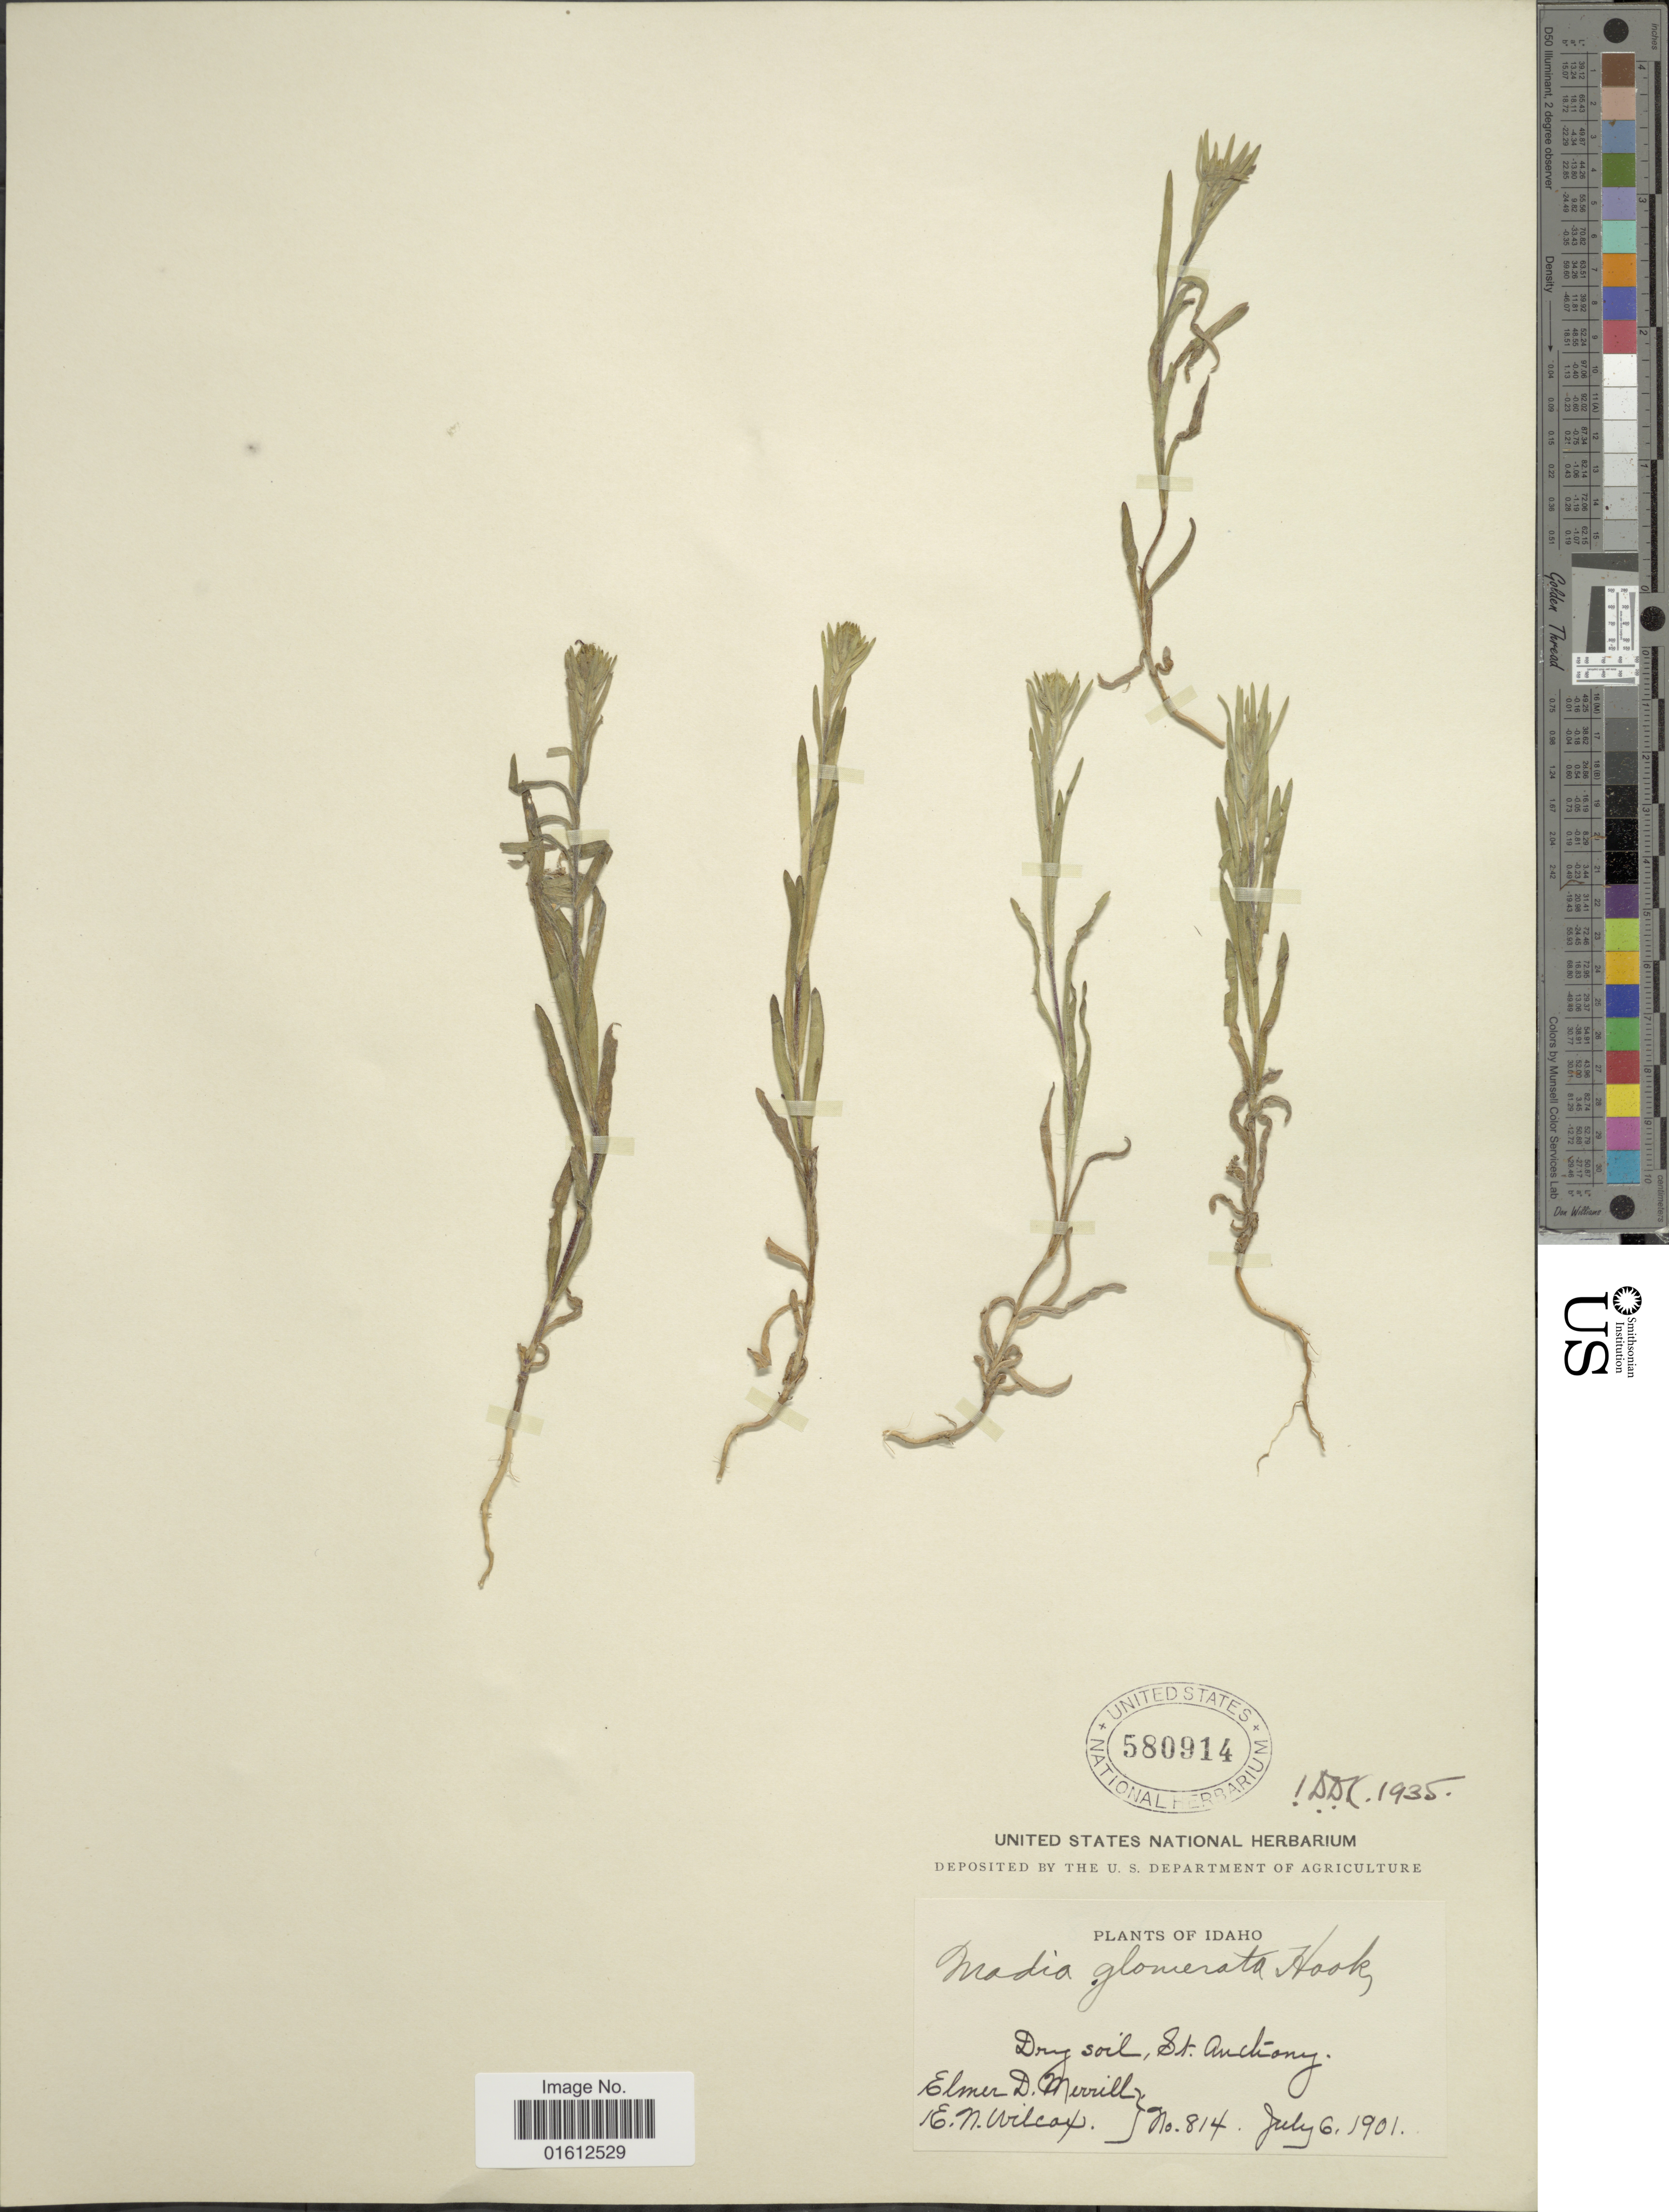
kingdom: Plantae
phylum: Tracheophyta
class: Magnoliopsida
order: Asterales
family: Asteraceae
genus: Madia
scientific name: Madia glomerata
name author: Hook.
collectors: E. D. Merrill & E. Wilcox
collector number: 814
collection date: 1901-07-06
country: United States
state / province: Idaho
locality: St. Anthony.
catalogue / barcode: US 580914